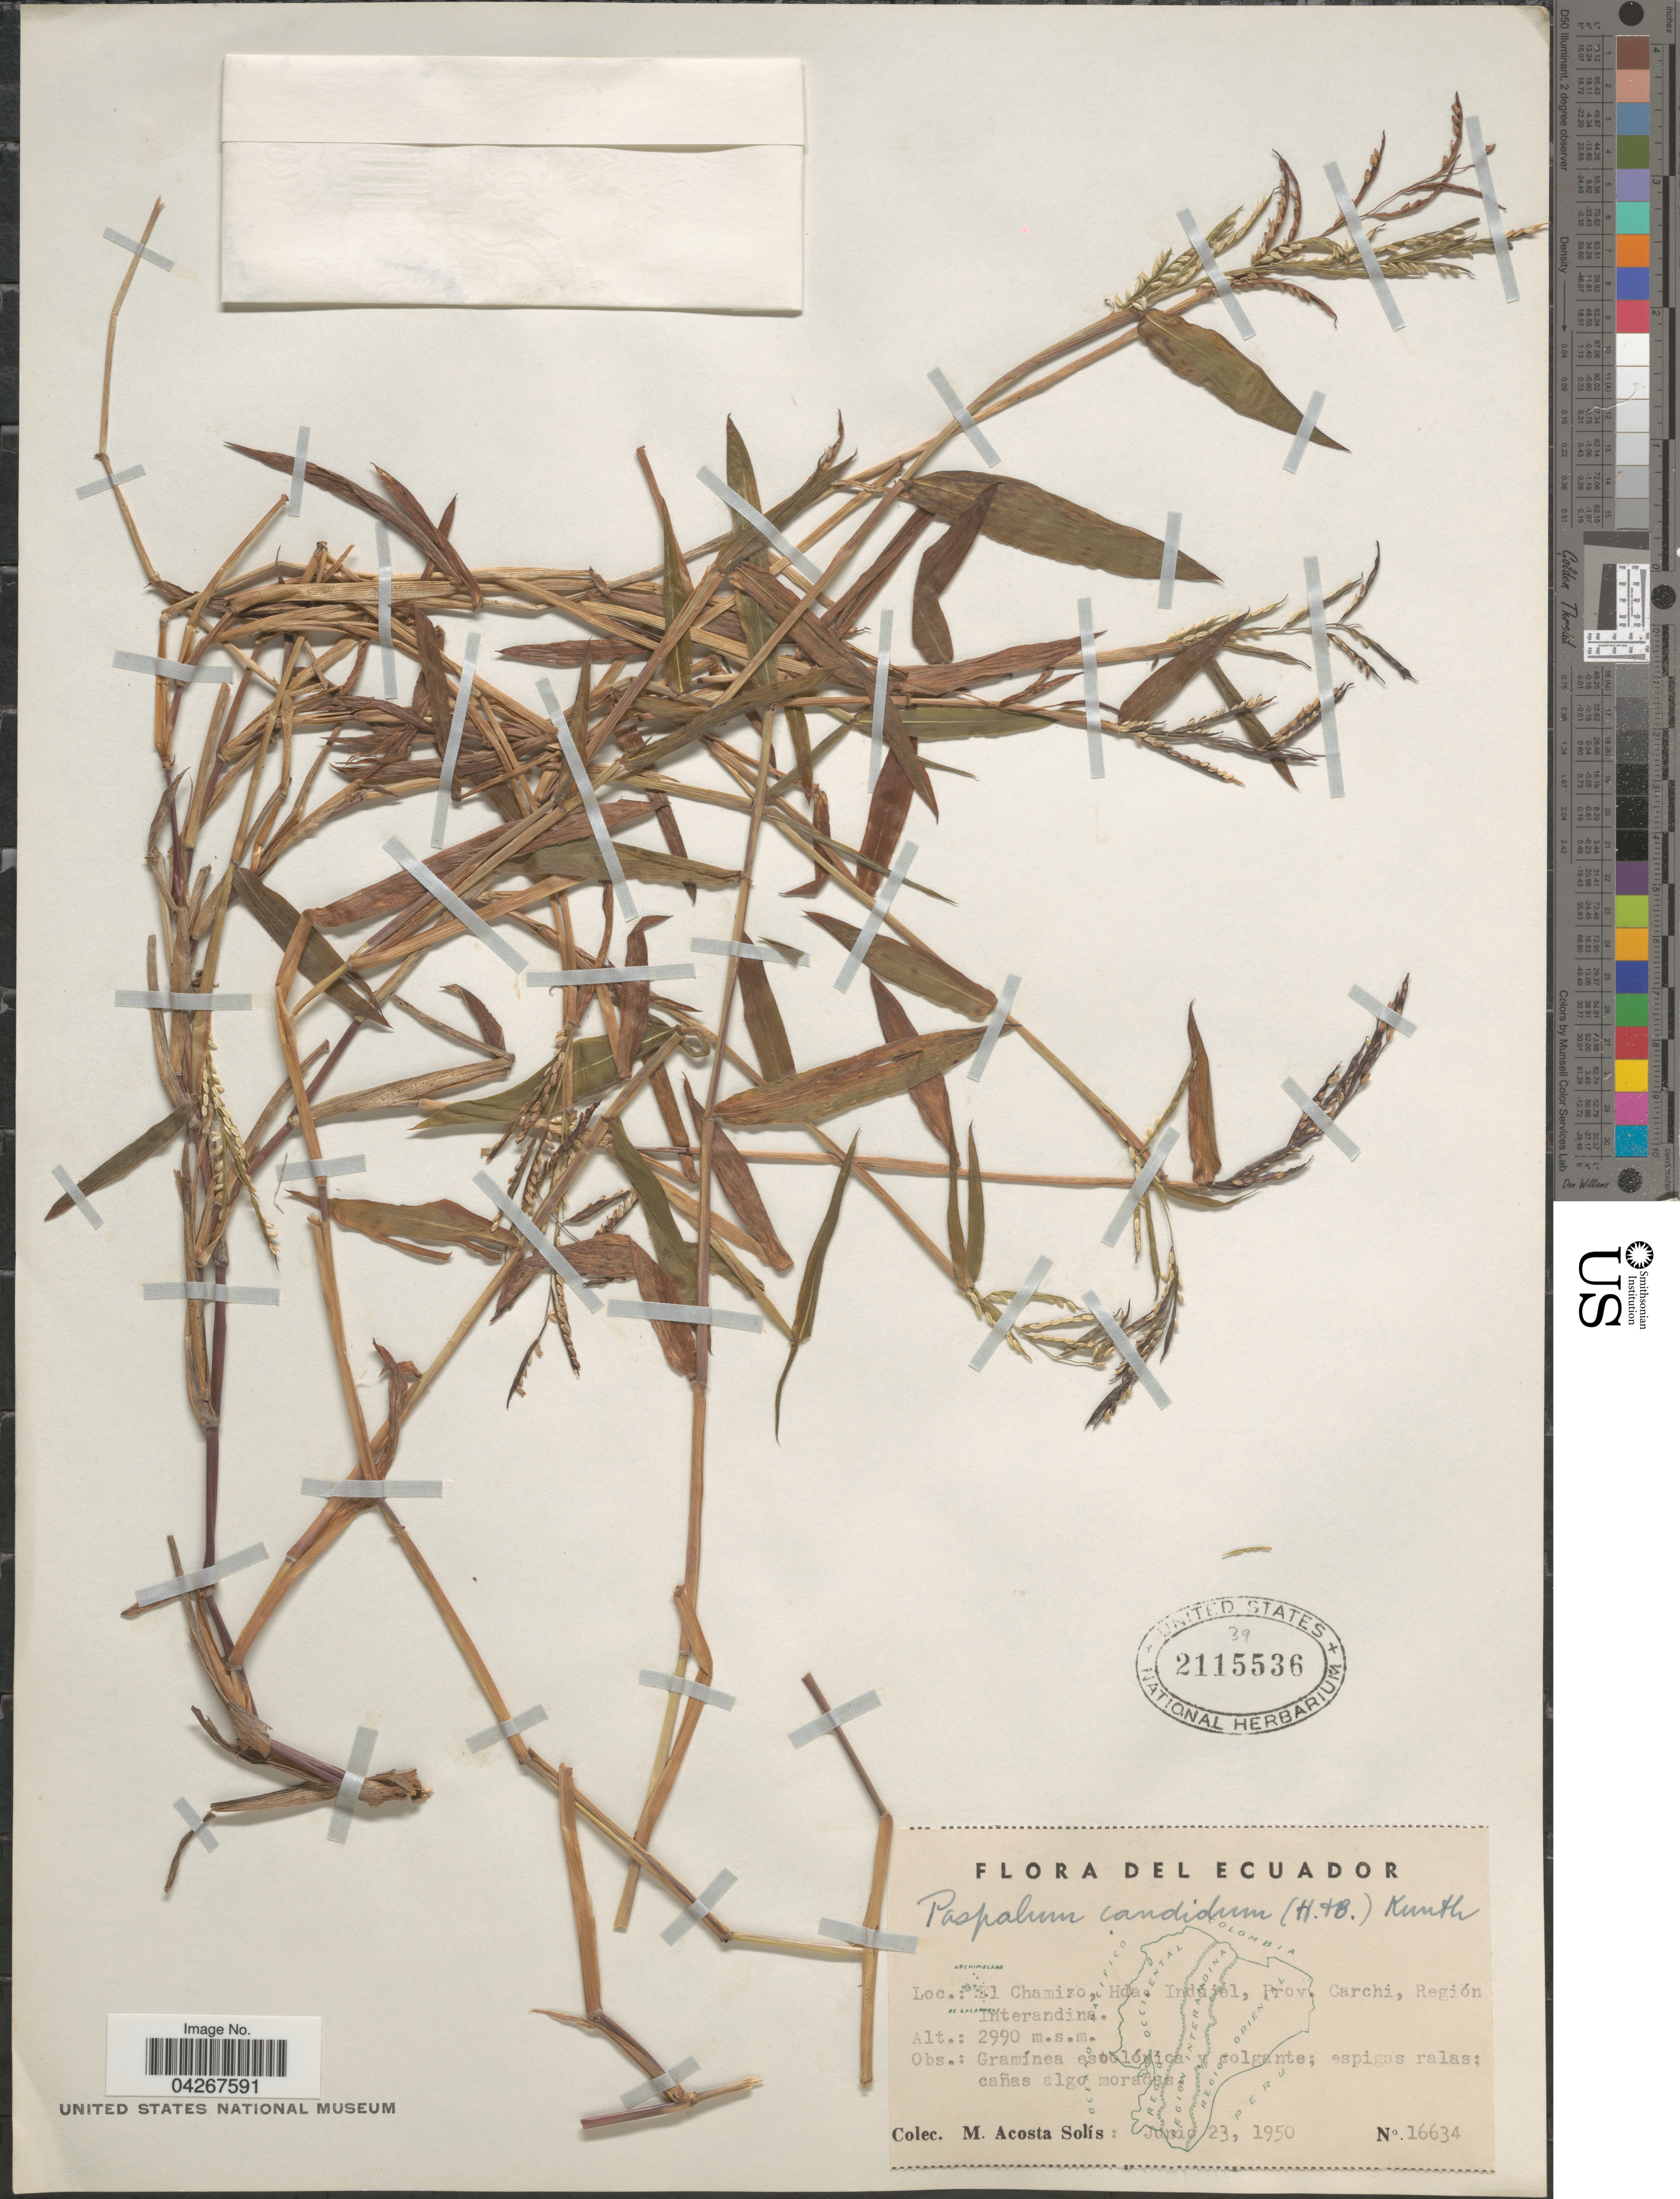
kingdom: Plantae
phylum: Tracheophyta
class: Liliopsida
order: Poales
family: Poaceae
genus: Paspalum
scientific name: Paspalum candidum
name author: (Humb. & Bonpl. ex Fleugge) Kunth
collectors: M. Acosta Solis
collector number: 16634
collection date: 1950-06-23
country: Ecuador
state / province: Carchi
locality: El Chamizo, Hda. Indujel, Región Interandina.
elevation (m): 2990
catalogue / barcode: US 2115536